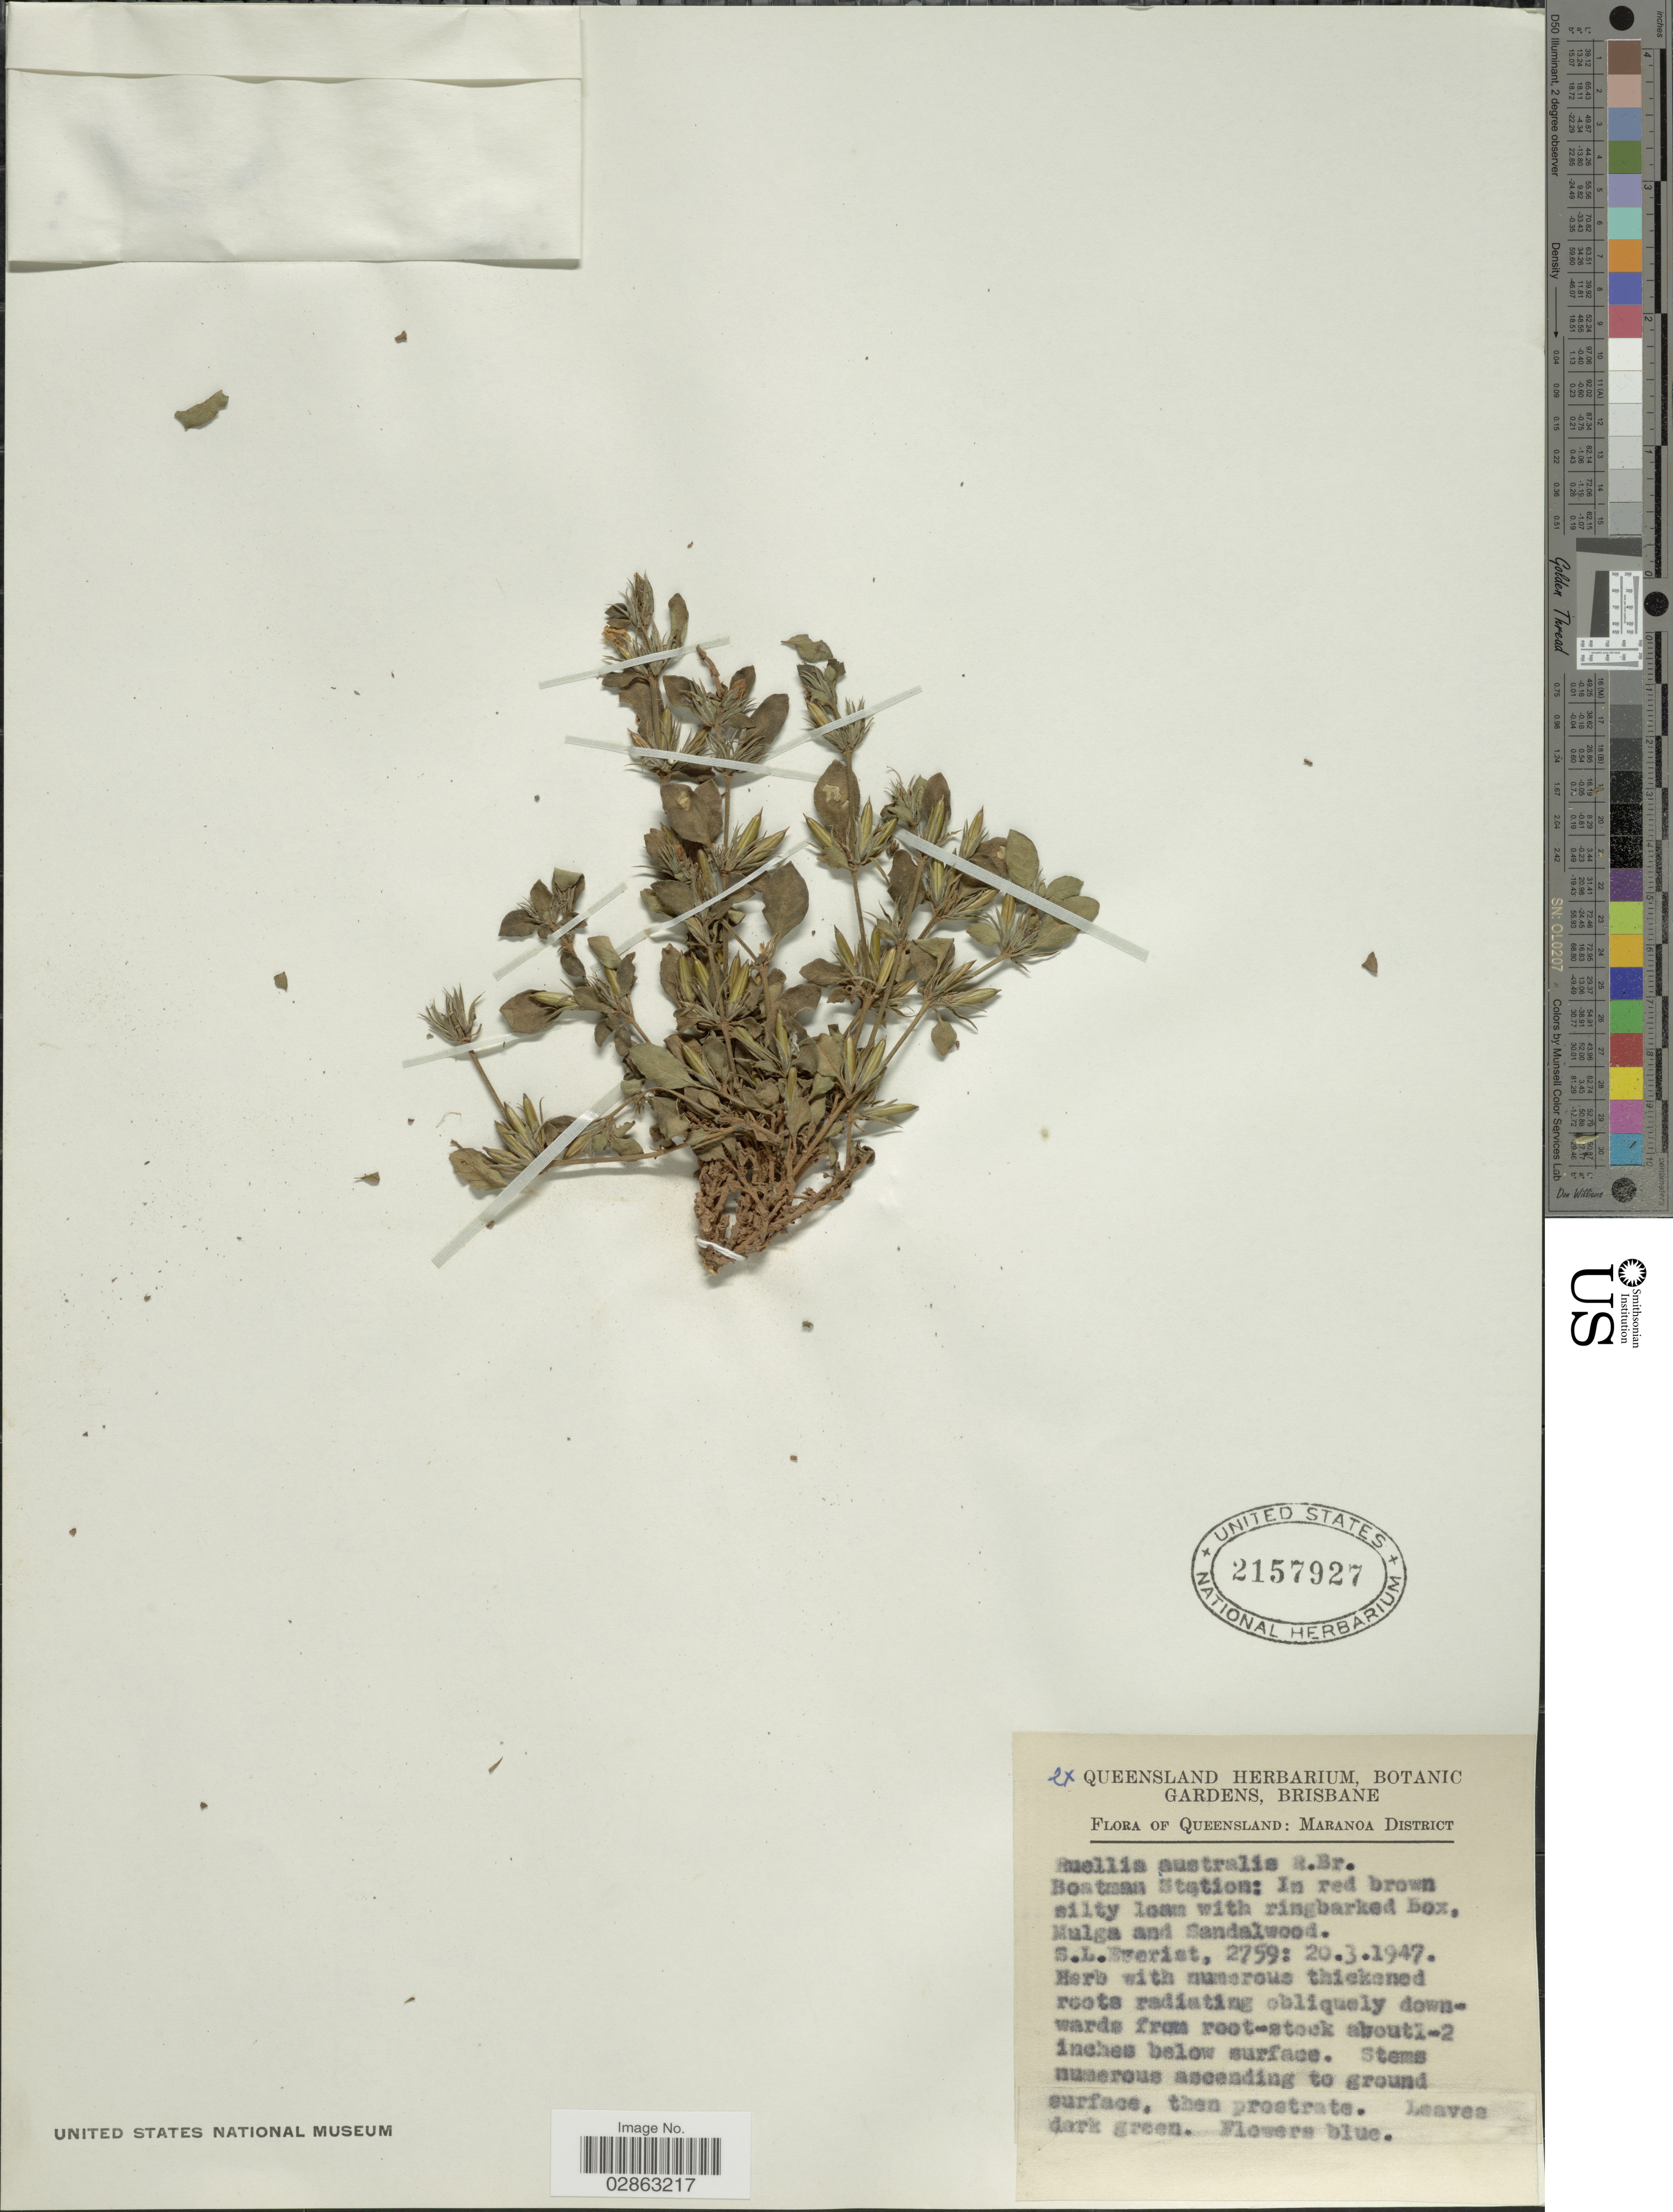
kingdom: Plantae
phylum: Tracheophyta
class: Magnoliopsida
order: Lamiales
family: Acanthaceae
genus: Brunoniella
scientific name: Brunoniella australis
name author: (Cav.) Bremek.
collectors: S. Everist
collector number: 2759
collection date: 1947-03-20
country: Australia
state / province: Queensland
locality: Maranoa District. Boatman Station.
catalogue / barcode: US 2157927